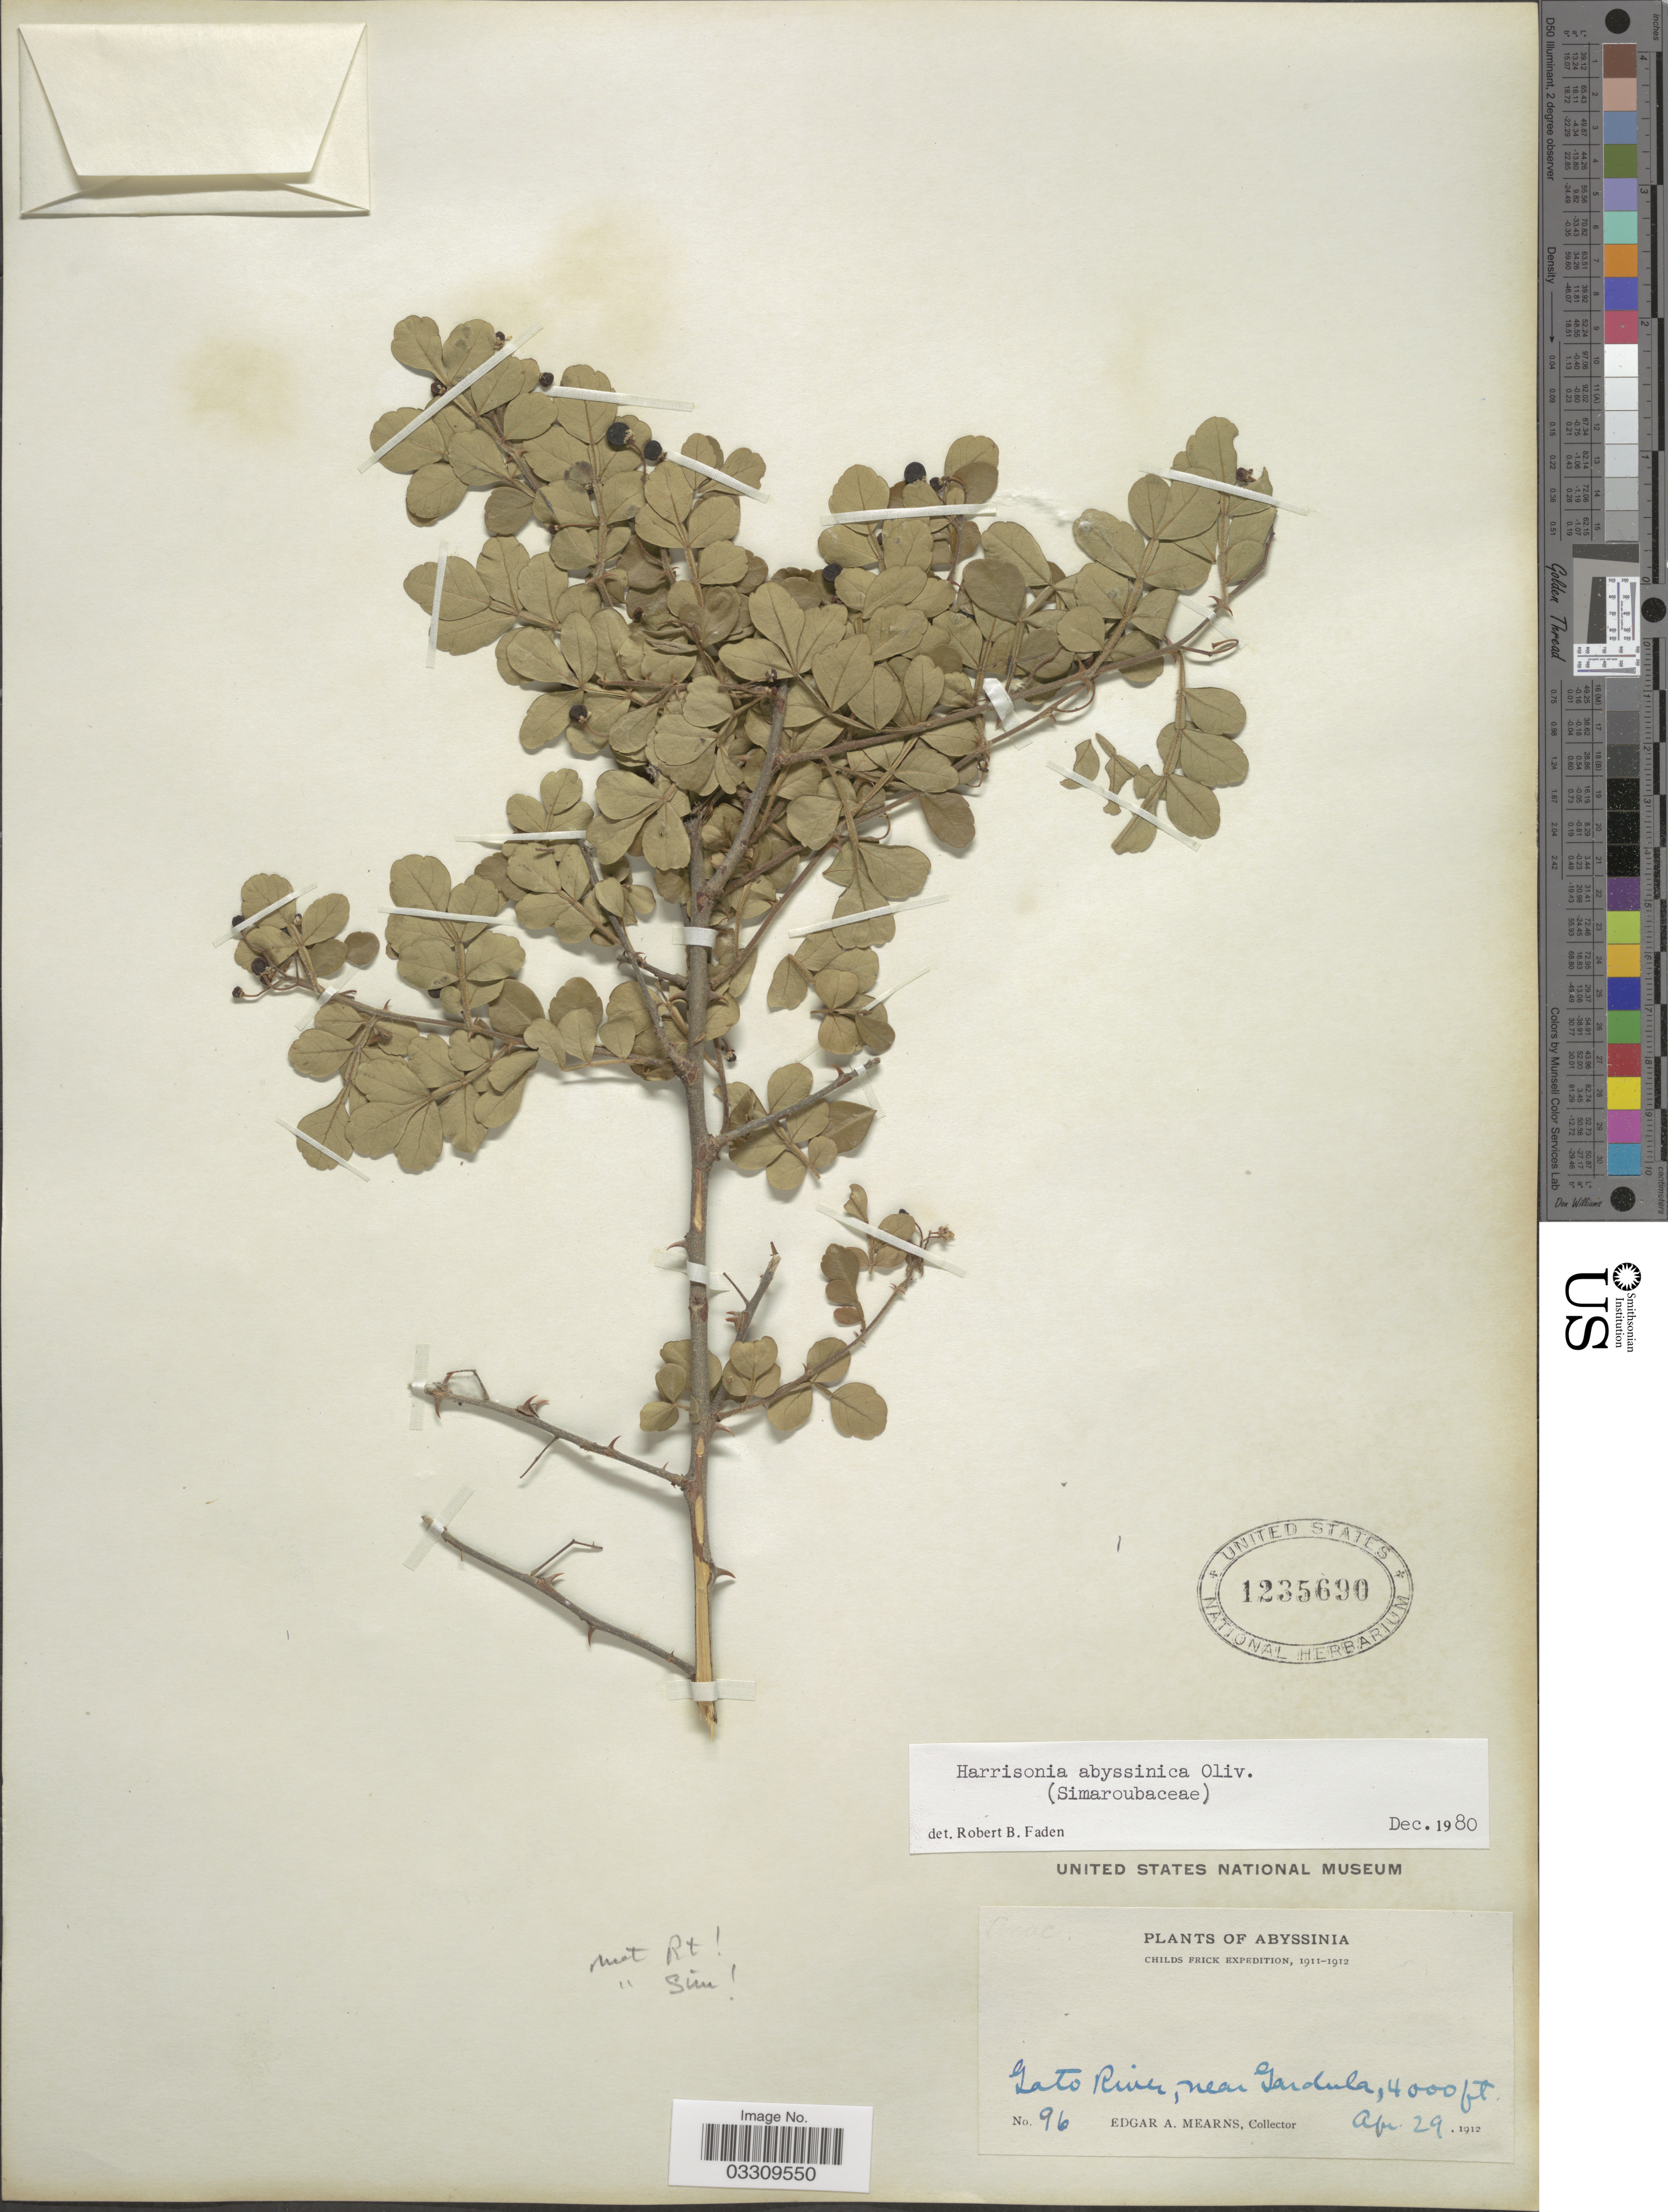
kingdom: Plantae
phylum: Tracheophyta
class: Magnoliopsida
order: Sapindales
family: Rutaceae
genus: Harrisonia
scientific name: Harrisonia abyssinica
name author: Oliv.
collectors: E. A. Mearns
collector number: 96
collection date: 1912-04-29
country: Ethiopia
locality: Abyssinia. Gato River, near Gardula.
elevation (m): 1219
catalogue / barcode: US 1235690